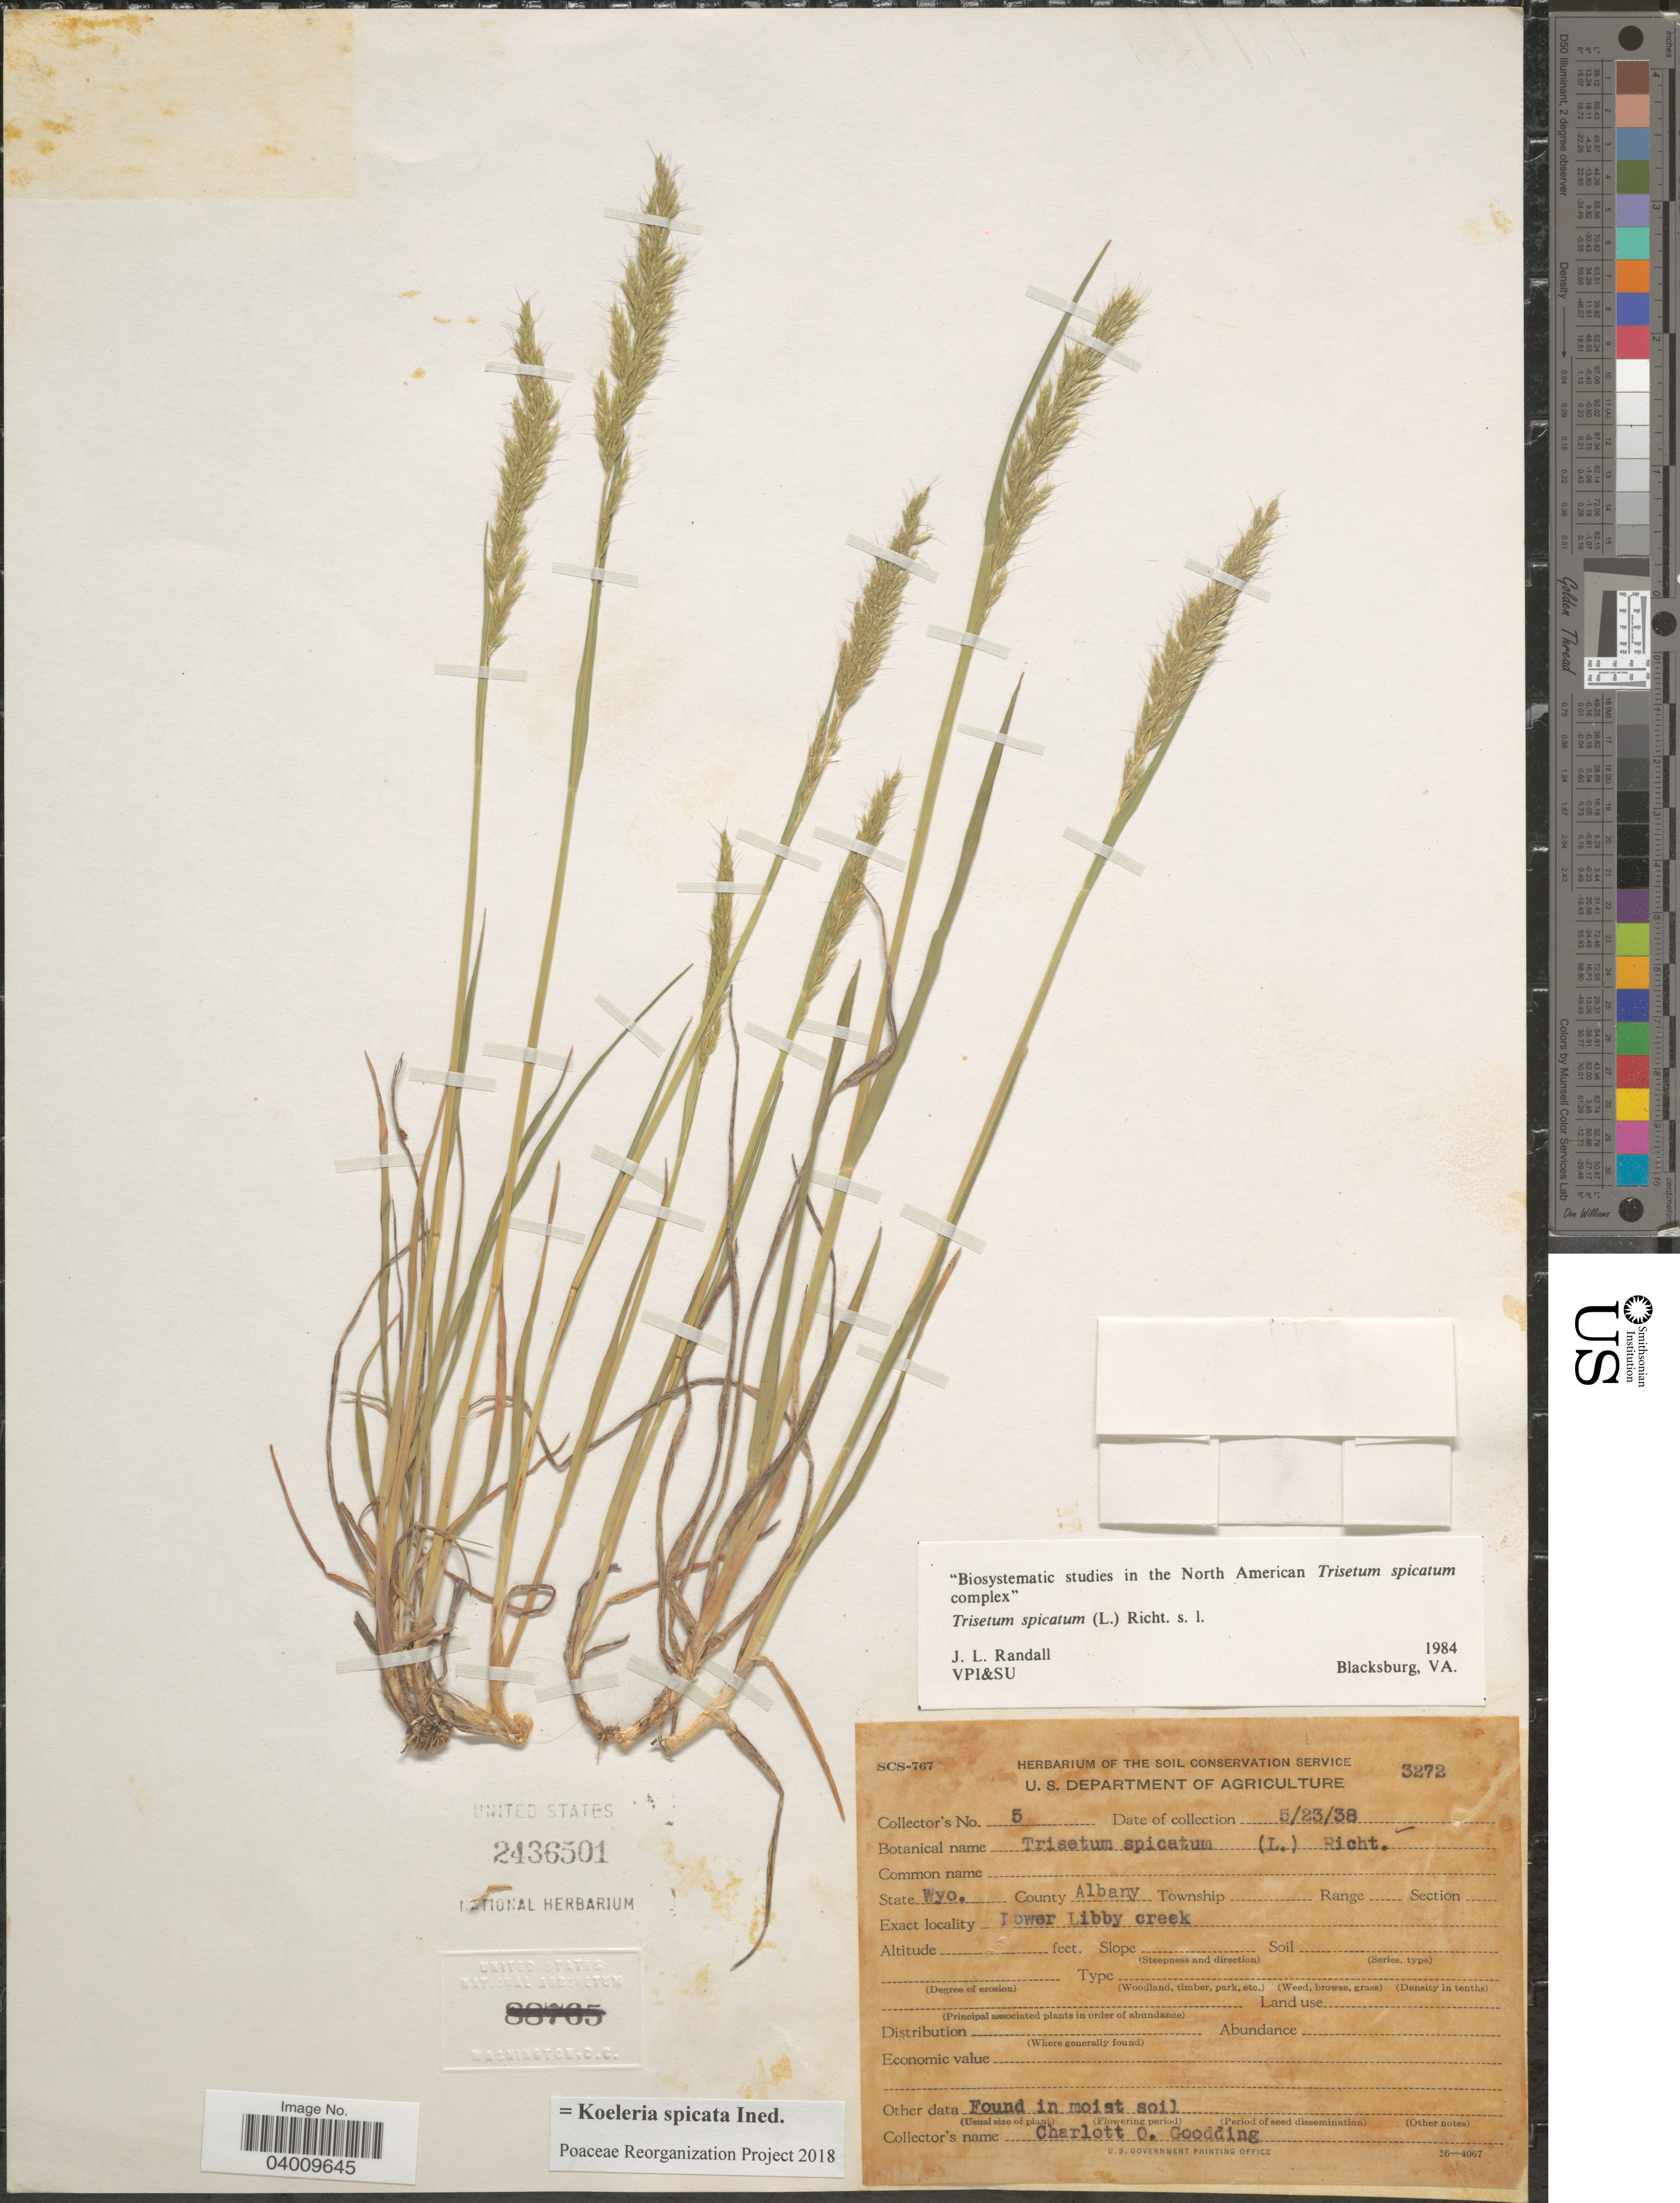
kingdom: Plantae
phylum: Tracheophyta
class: Liliopsida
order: Poales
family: Poaceae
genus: Koeleria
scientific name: Koeleria spicata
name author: (L.) Barberá et al.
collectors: C. Goodding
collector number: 5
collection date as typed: Transcribed d/m/y: 23/5/38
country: United States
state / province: Wyoming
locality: County Albany. Lower Libby creek.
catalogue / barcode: US 2436501